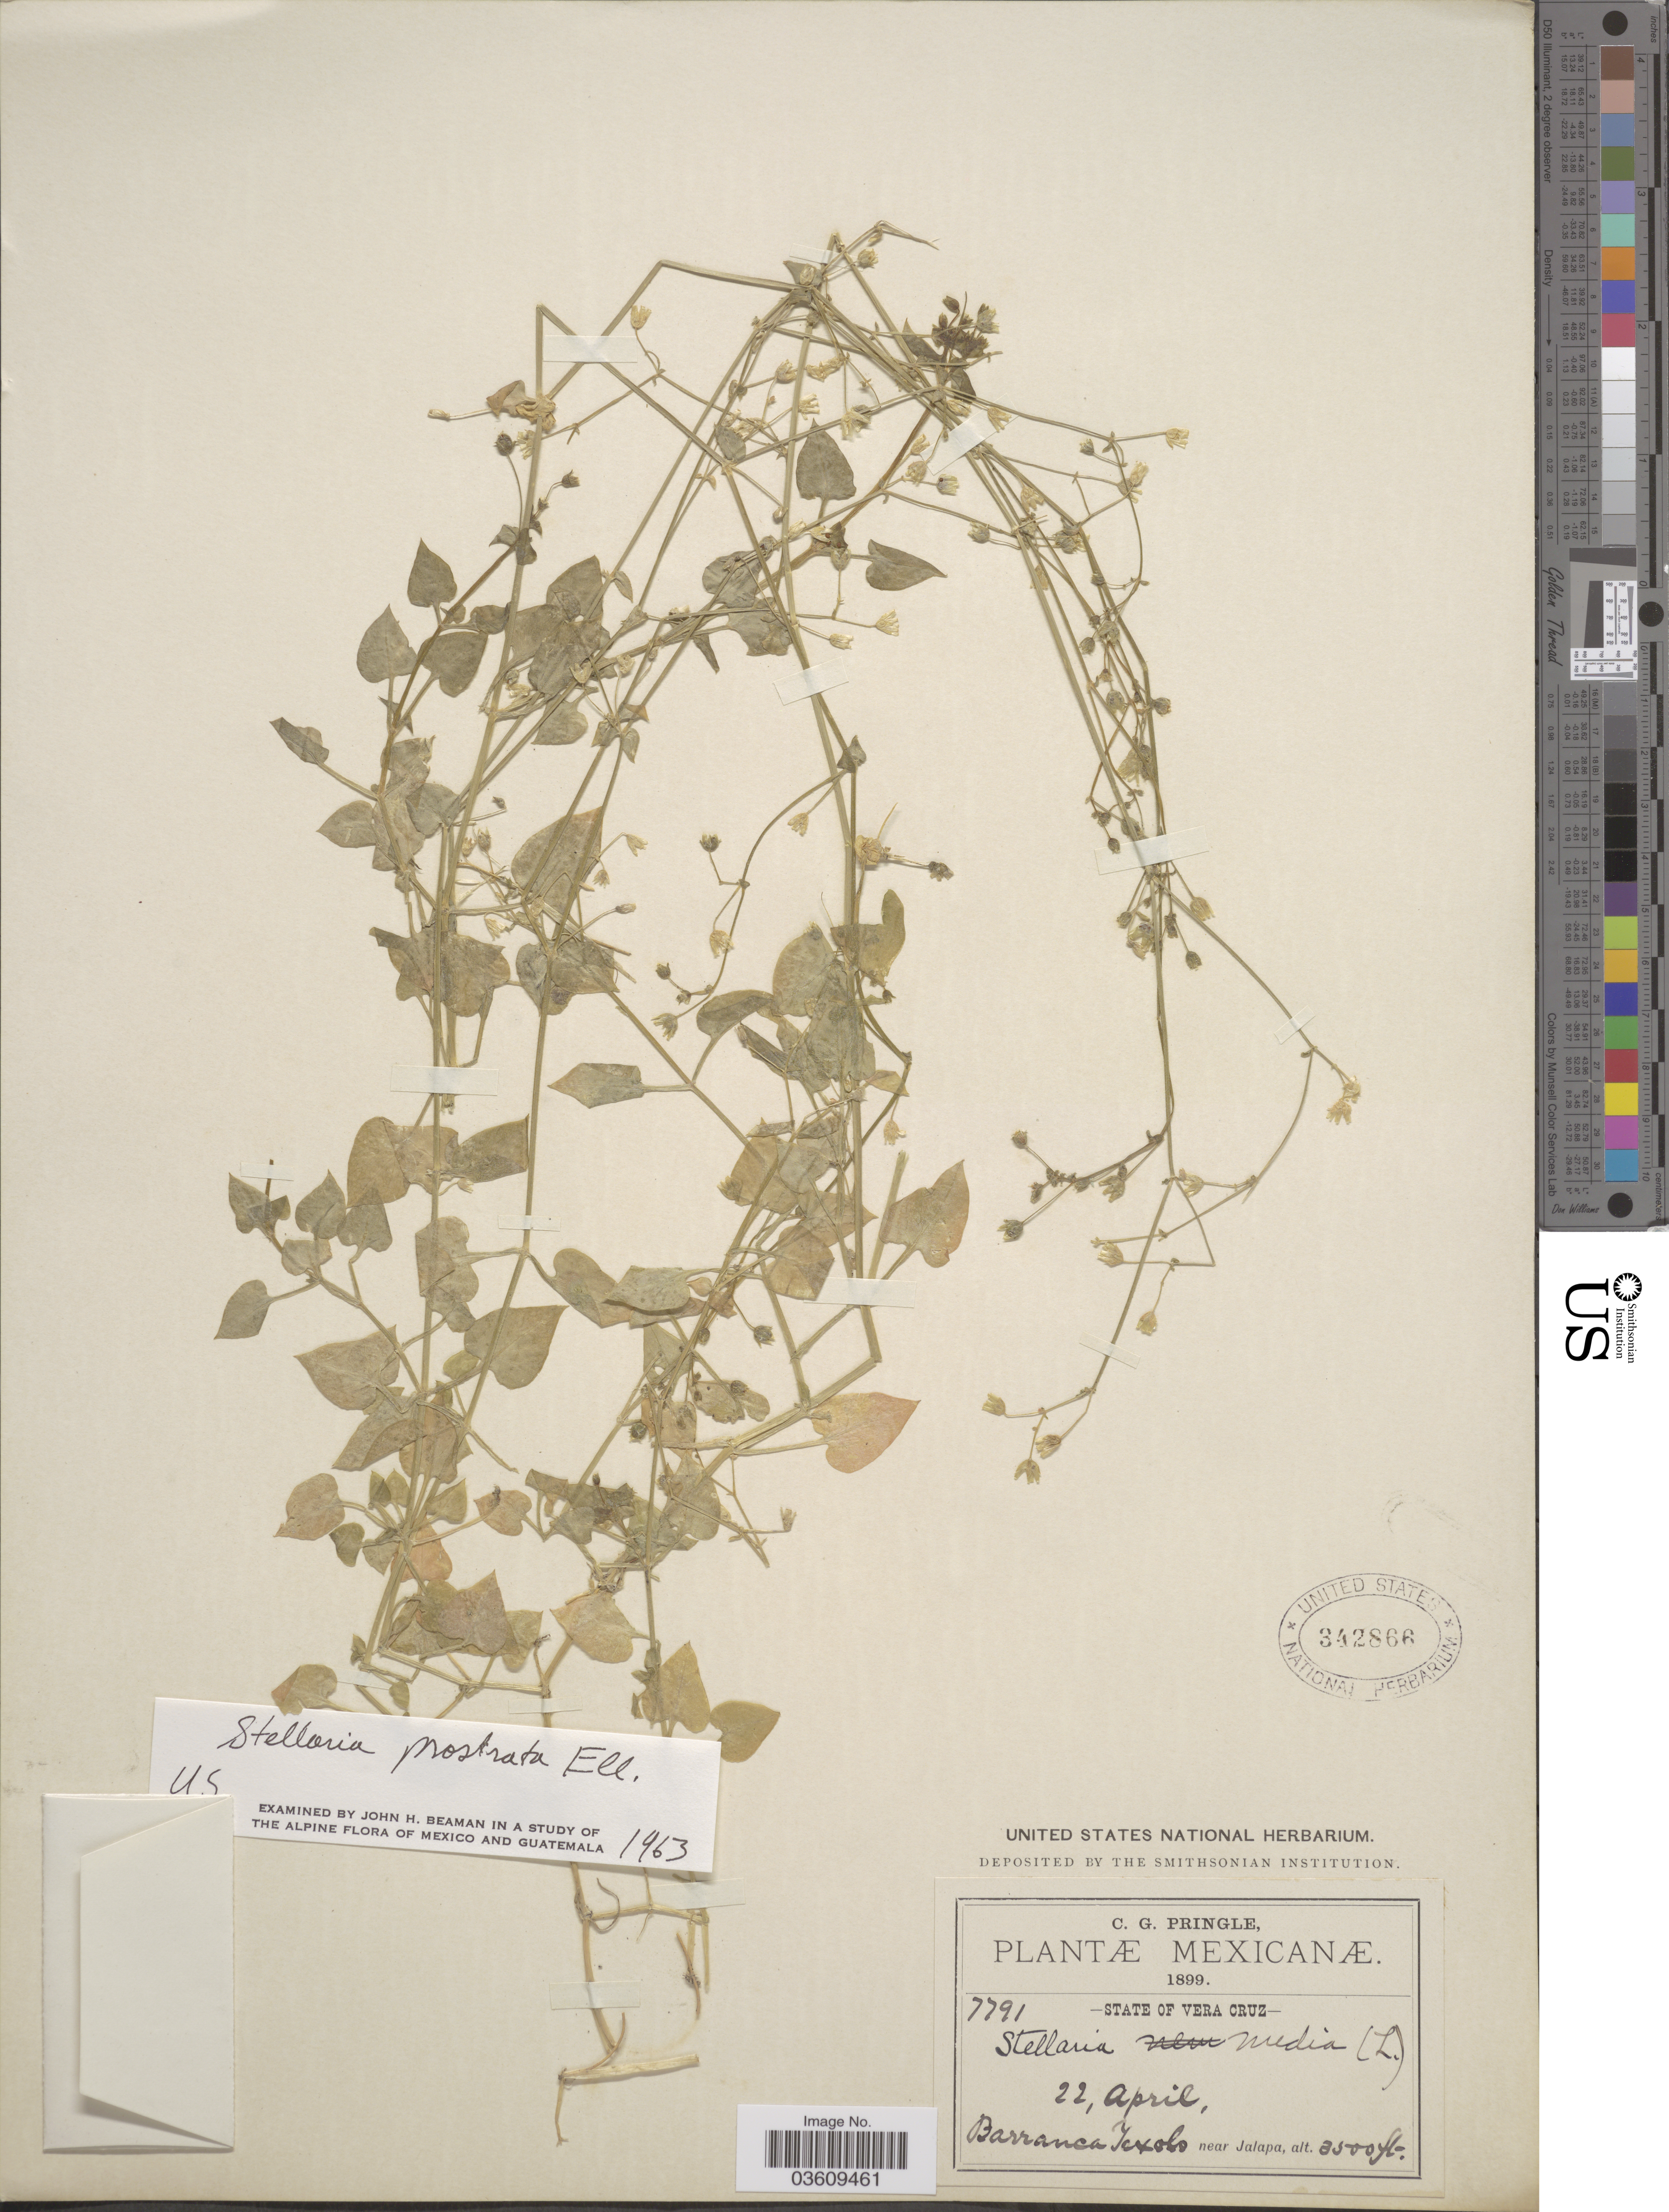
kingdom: Plantae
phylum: Tracheophyta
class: Magnoliopsida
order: Caryophyllales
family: Caryophyllaceae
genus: Stellaria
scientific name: Stellaria prostrata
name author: Baldwin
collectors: C. G. Pringle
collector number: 7791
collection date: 1899-04-22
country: Mexico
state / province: Veracruz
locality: Vera Cruz. Barranca Texolo near Jalapa.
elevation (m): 1067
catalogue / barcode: US 342866